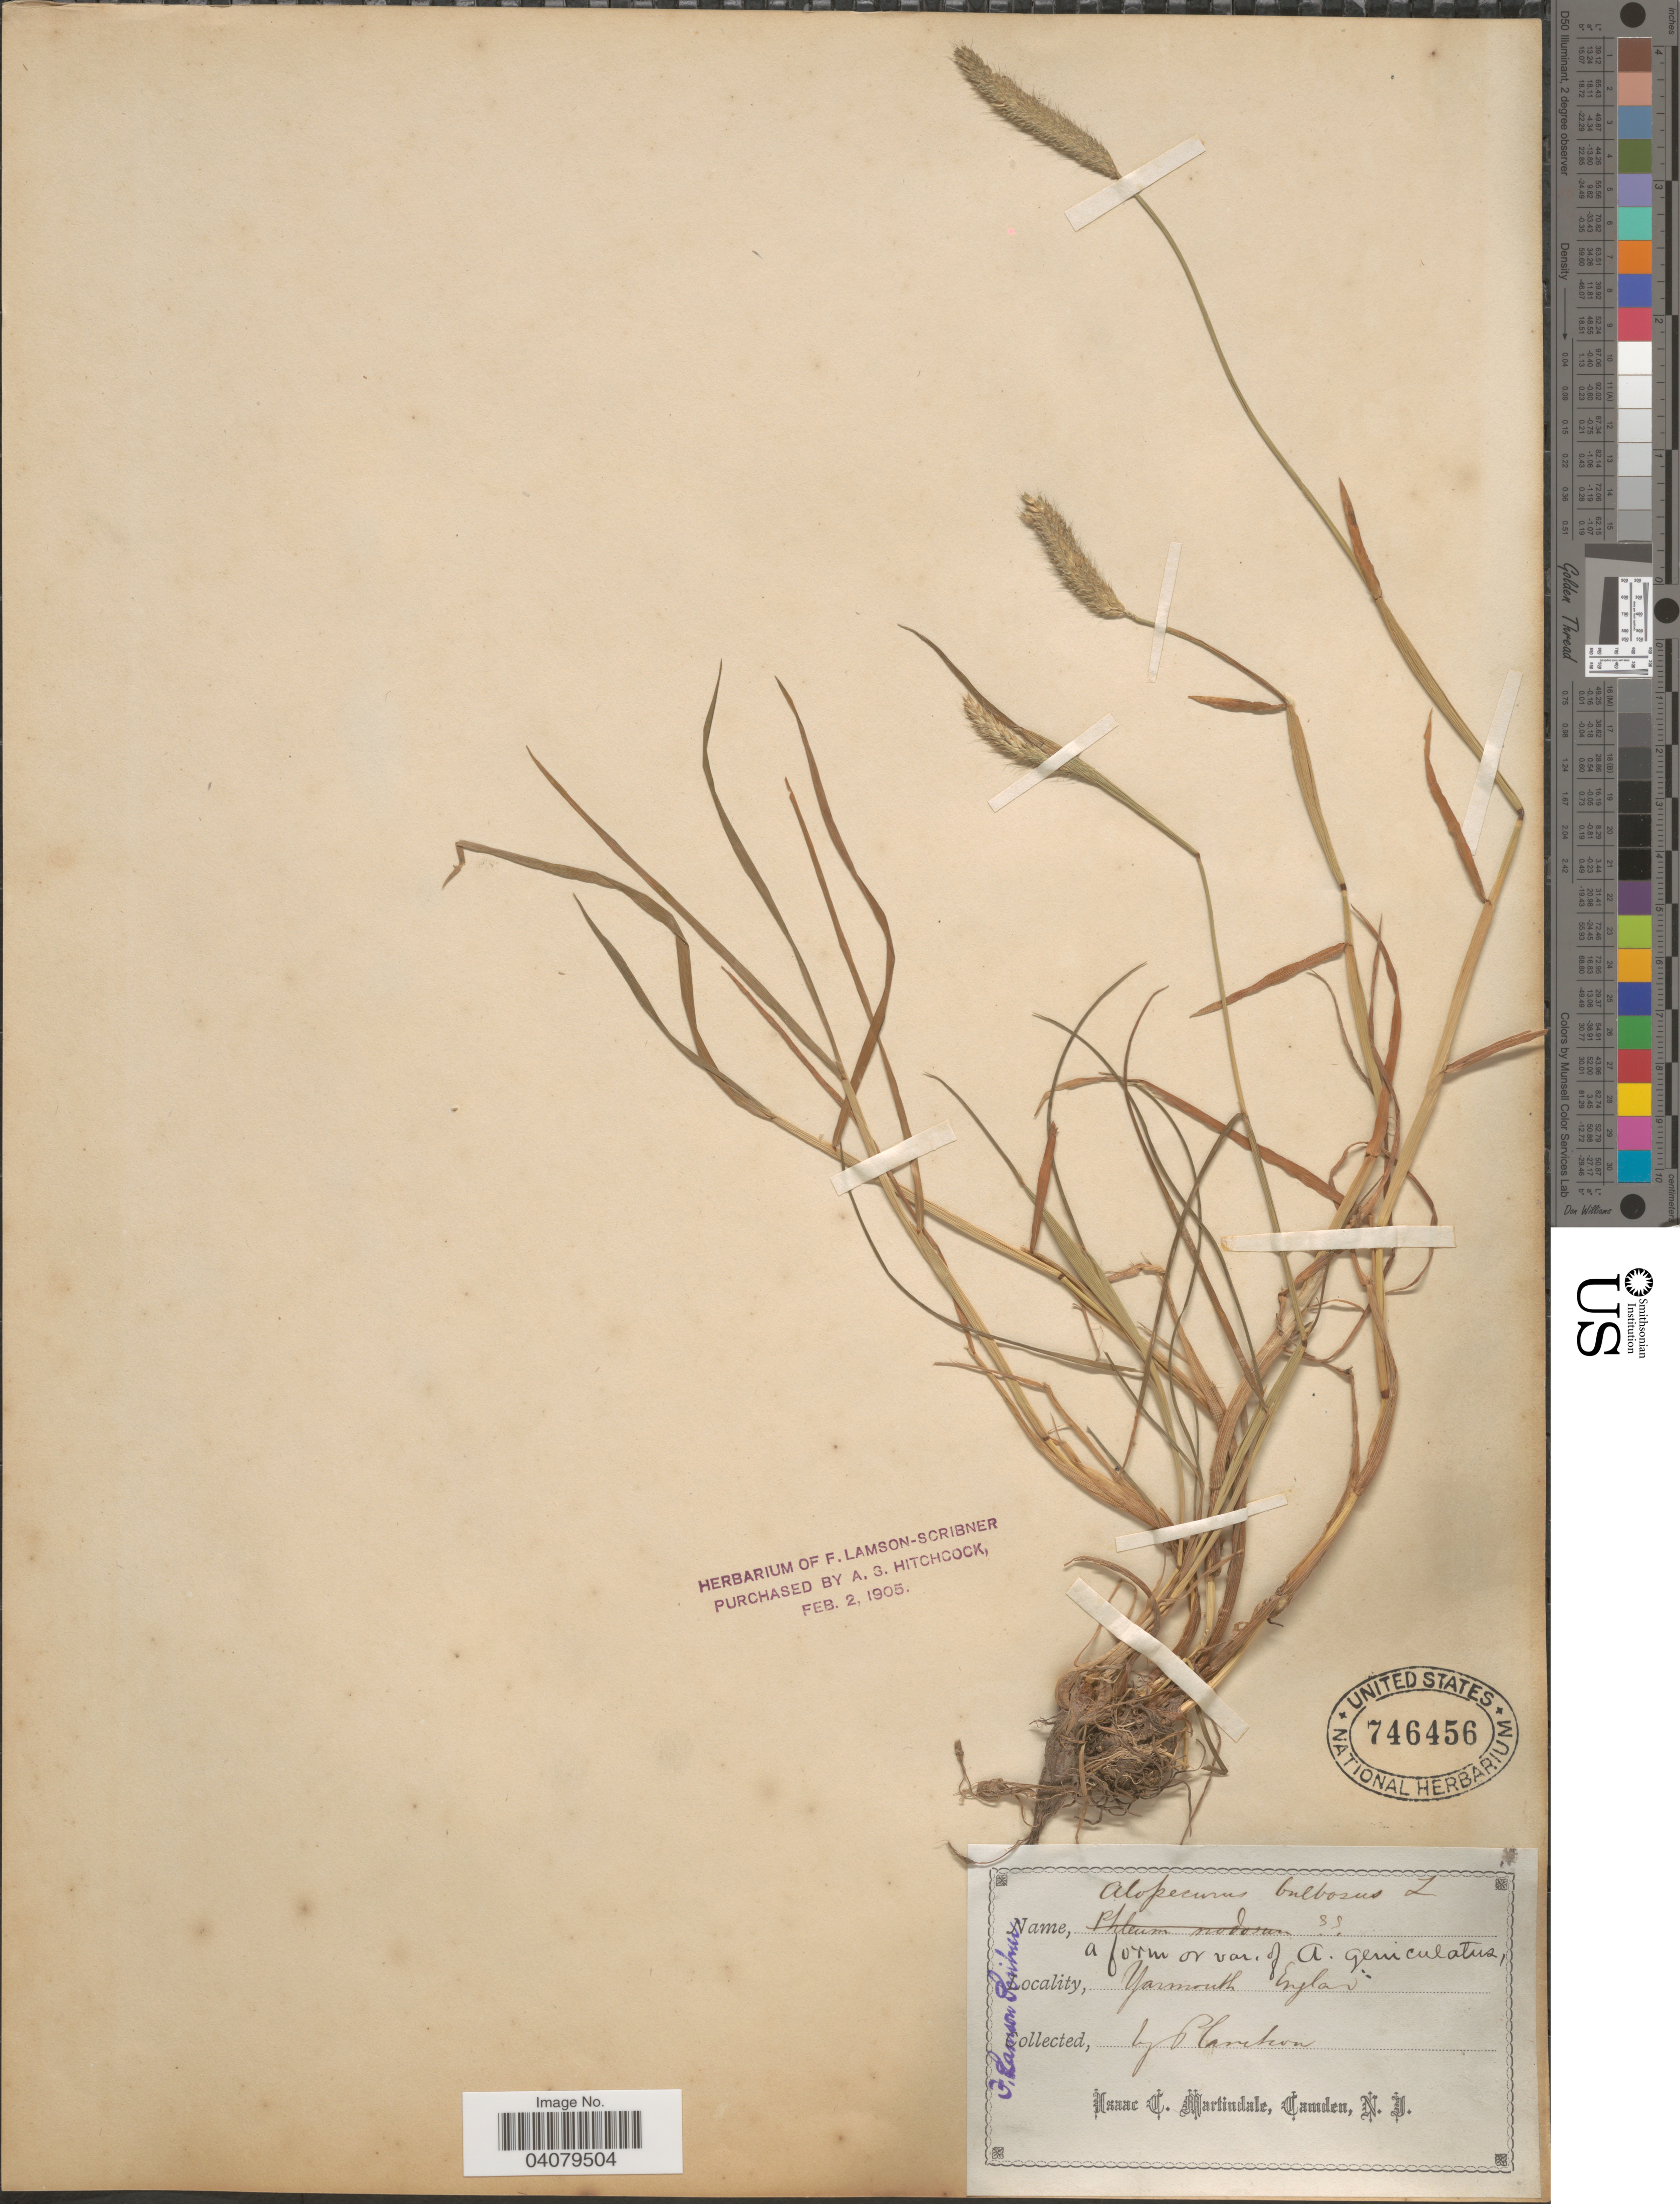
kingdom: Plantae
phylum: Tracheophyta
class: Liliopsida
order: Poales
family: Poaceae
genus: Alopecurus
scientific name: Alopecurus geniculatus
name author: L.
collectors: Planchon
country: United Kingdom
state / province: England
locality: Yarmouth.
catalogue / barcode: US 746456